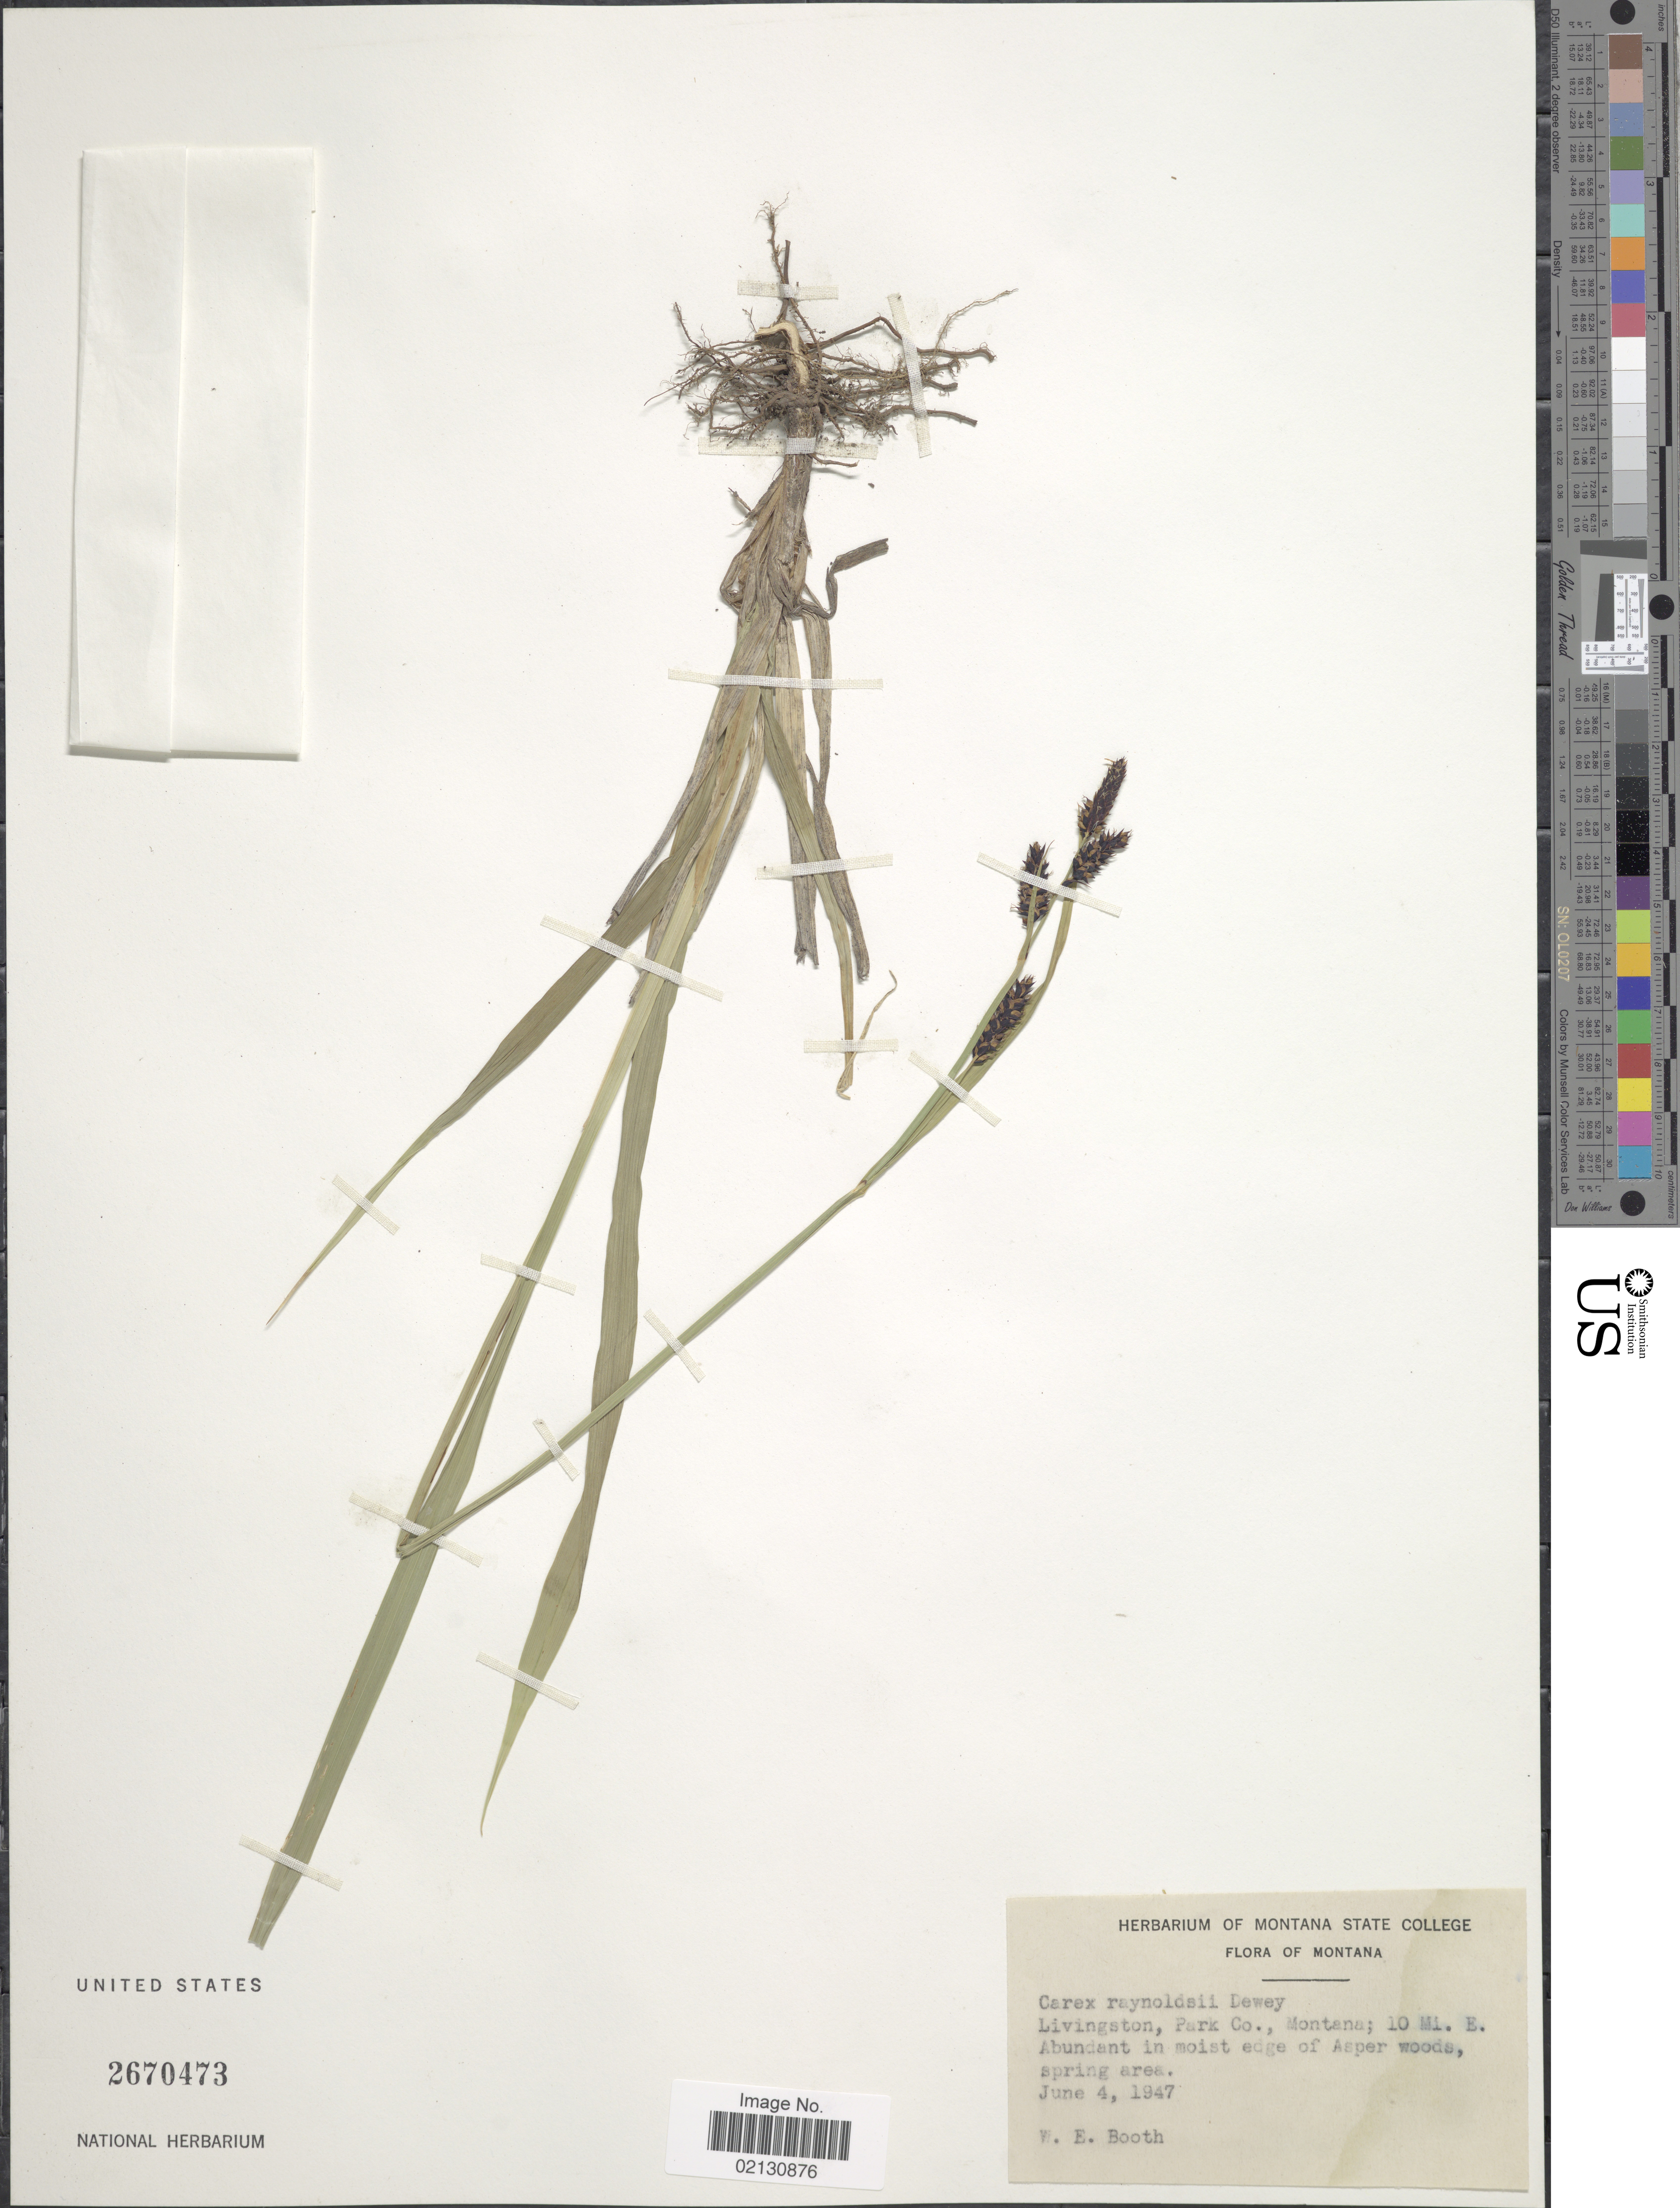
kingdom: Plantae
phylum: Tracheophyta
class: Liliopsida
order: Poales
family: Cyperaceae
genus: Carex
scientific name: Carex raynoldsii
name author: Dewey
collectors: W. Booth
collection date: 1947-06-04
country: United States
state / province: Montana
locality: Livingston, Park Co., 10 mi. E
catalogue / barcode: US 2670473